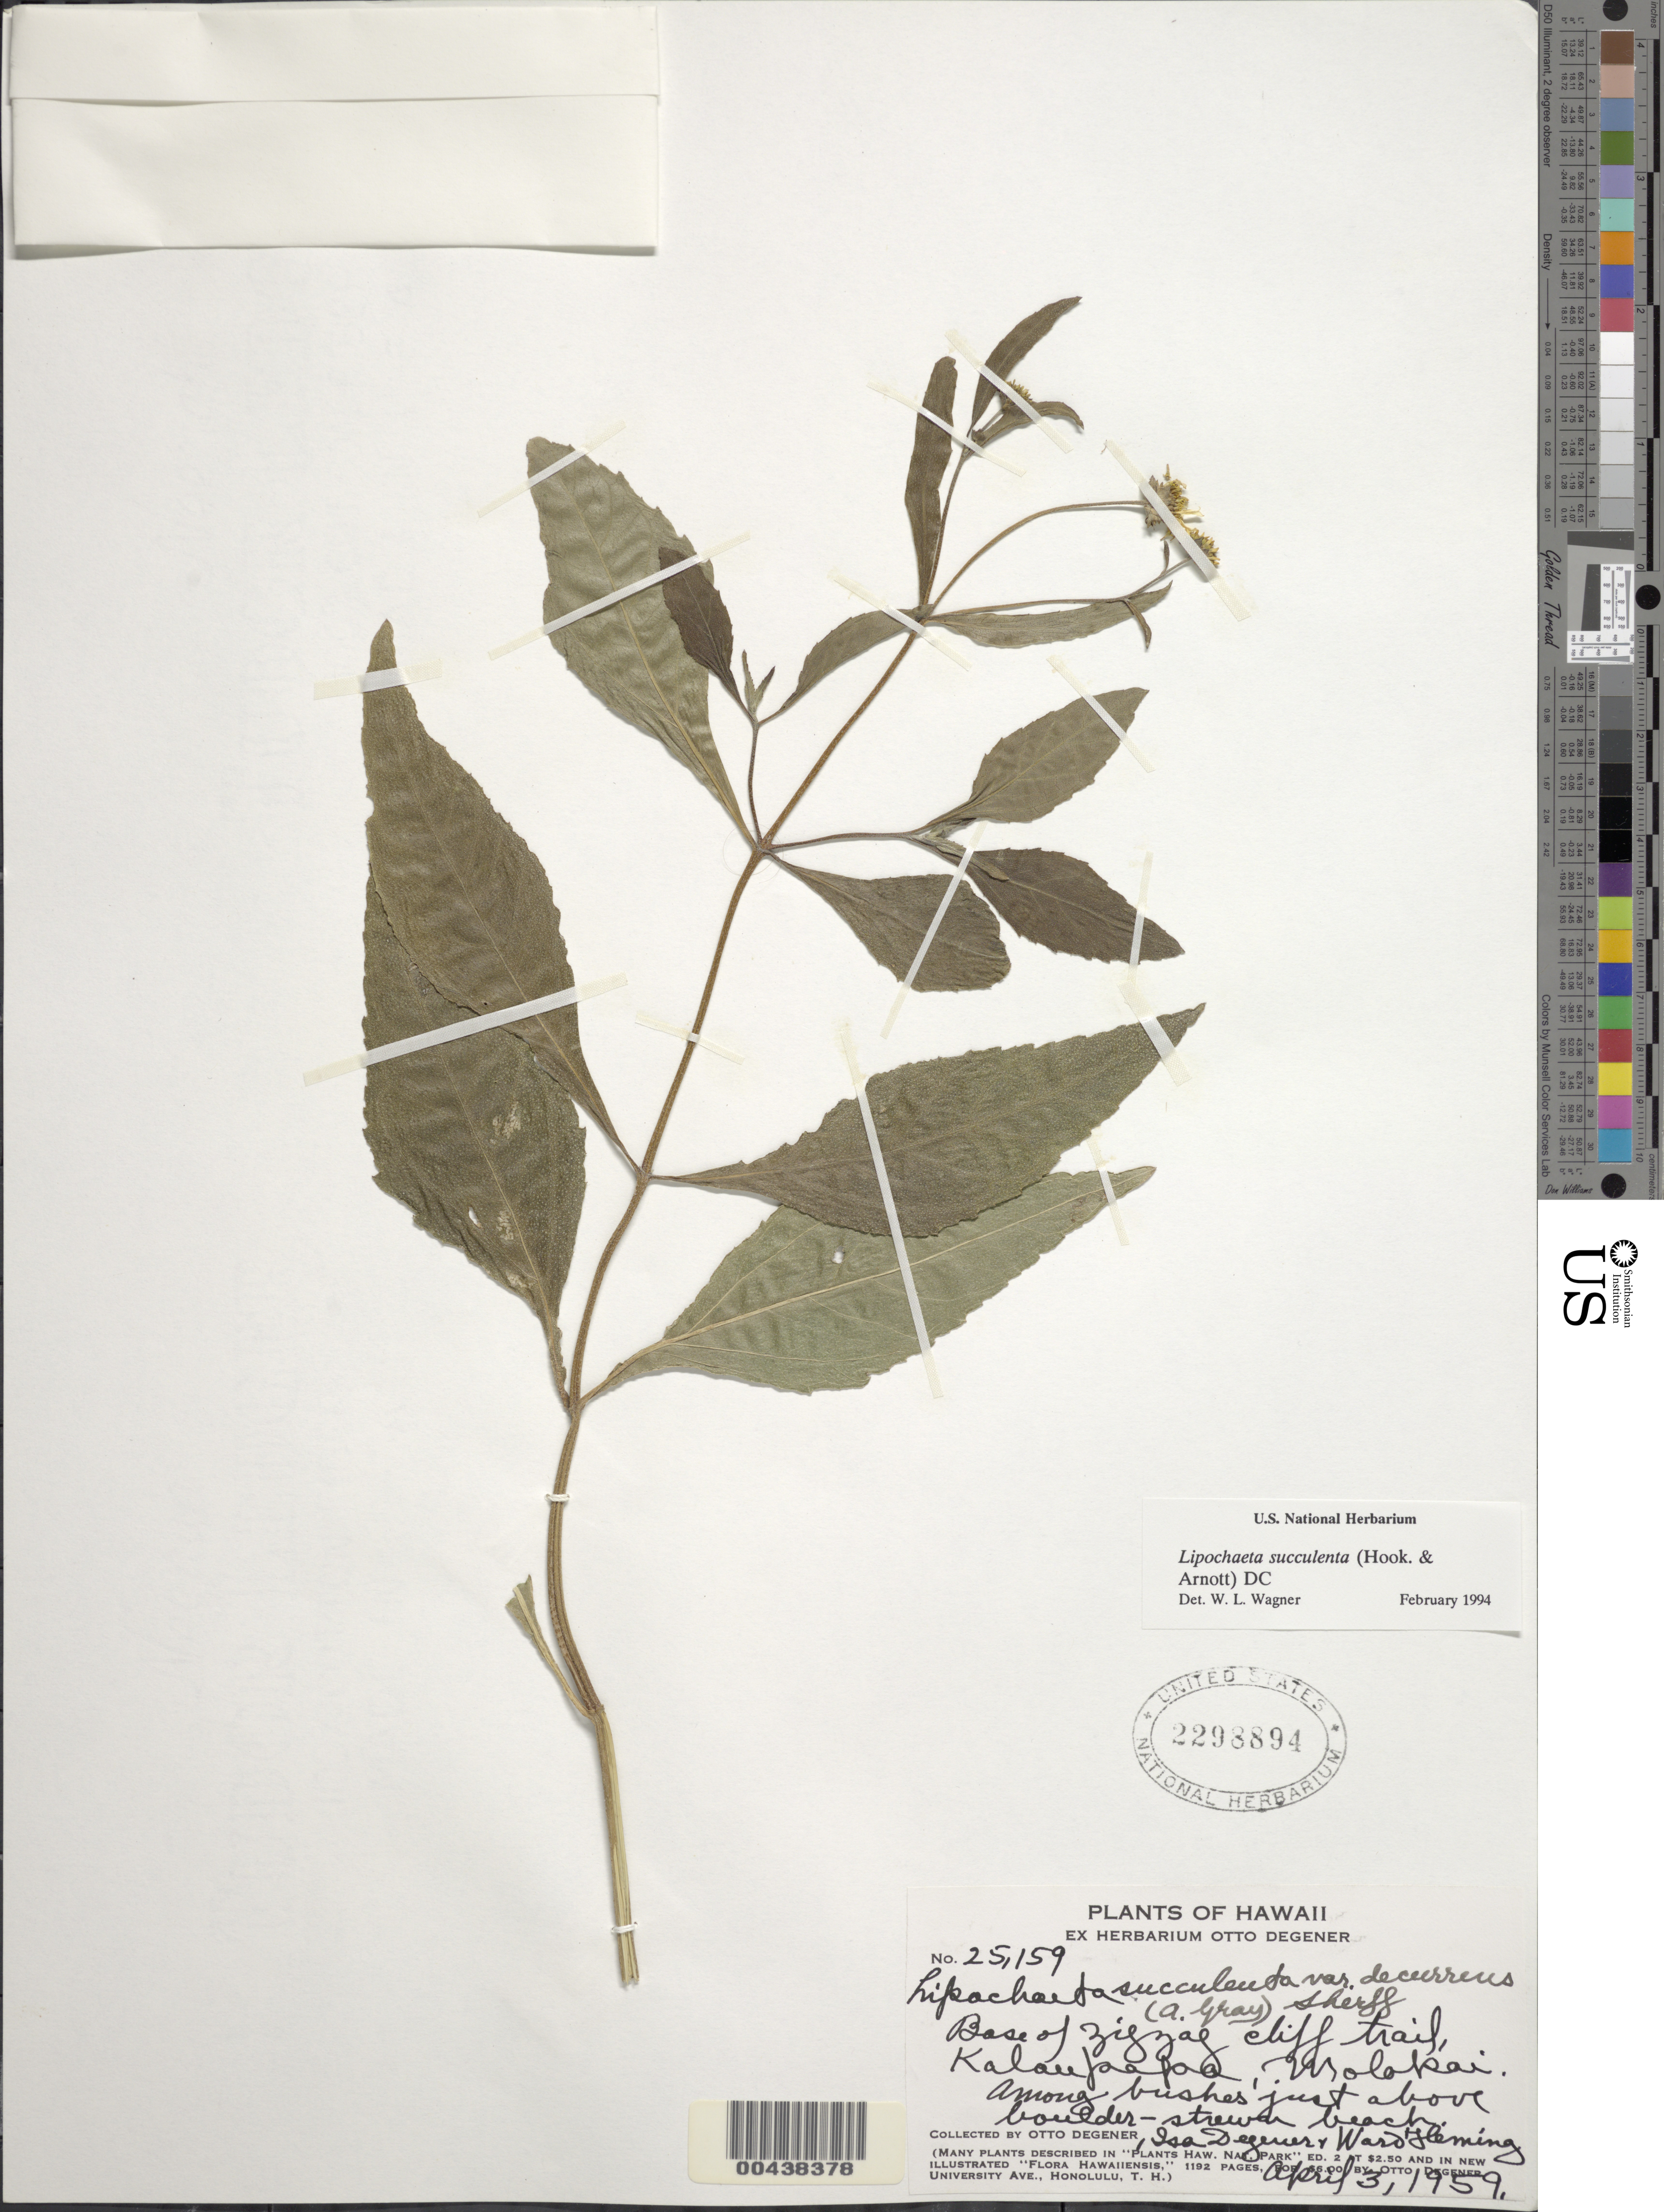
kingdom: Plantae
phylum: Tracheophyta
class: Magnoliopsida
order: Asterales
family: Asteraceae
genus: Lipochaeta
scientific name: Lipochaeta succulenta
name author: (Hook. & Arn.) DC.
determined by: Wagner, W. L., (BOT), Smithsonian Institution - National Museum of Natural History (UNITED STATES)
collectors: O. Degener, I. Degener & W. Fleming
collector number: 25159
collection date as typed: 3 Apr 1959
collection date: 1959-04-03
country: United States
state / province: Hawaii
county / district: Maui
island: Moloka'i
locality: Base of zigzag cliff trail, Kalaupapa, just above beach.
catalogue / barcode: US 2298894